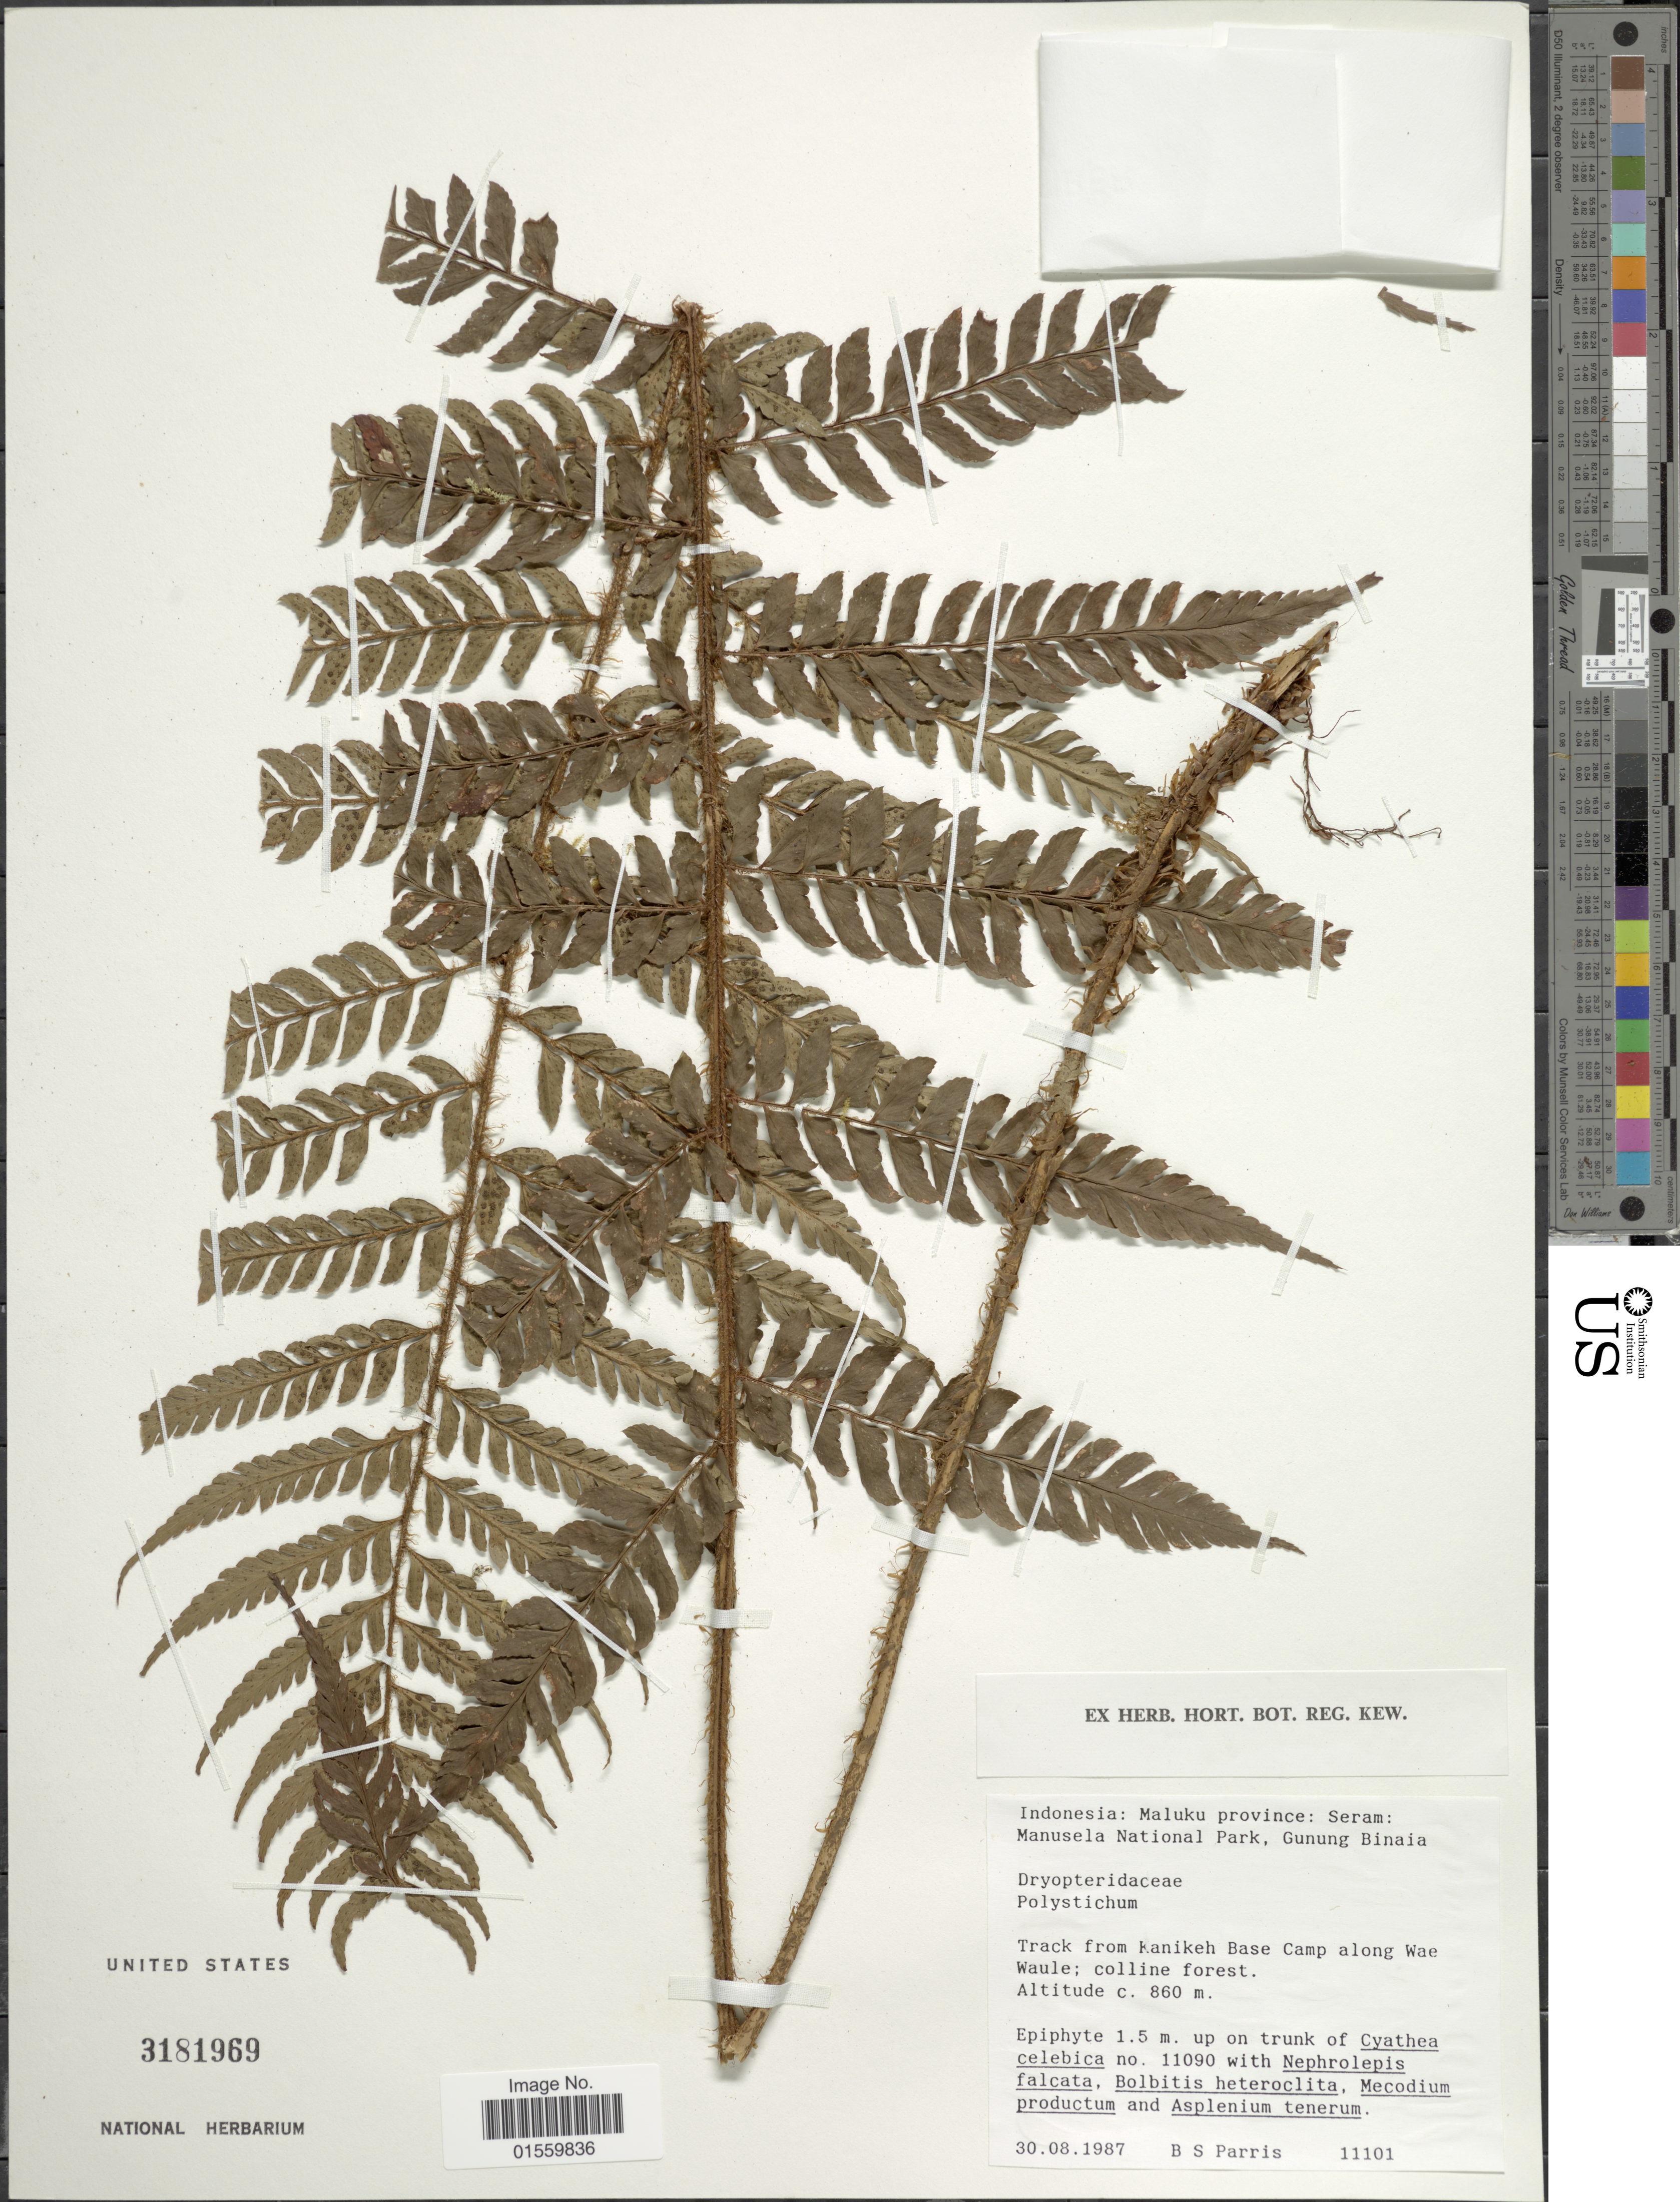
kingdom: Plantae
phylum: Tracheophyta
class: Polypodiopsida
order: Polypodiales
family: Dryopteridaceae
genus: Polystichum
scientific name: Polystichum sp.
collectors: B. S. Parris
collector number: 11101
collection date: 1987-08-30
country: Indonesia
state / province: Maluku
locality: Indonesia: Maluku Province: Seram: Manusela National Park, Gunung Binaia, track from Kanikeh Base Camp along Wae Waule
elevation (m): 860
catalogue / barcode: US 3181969